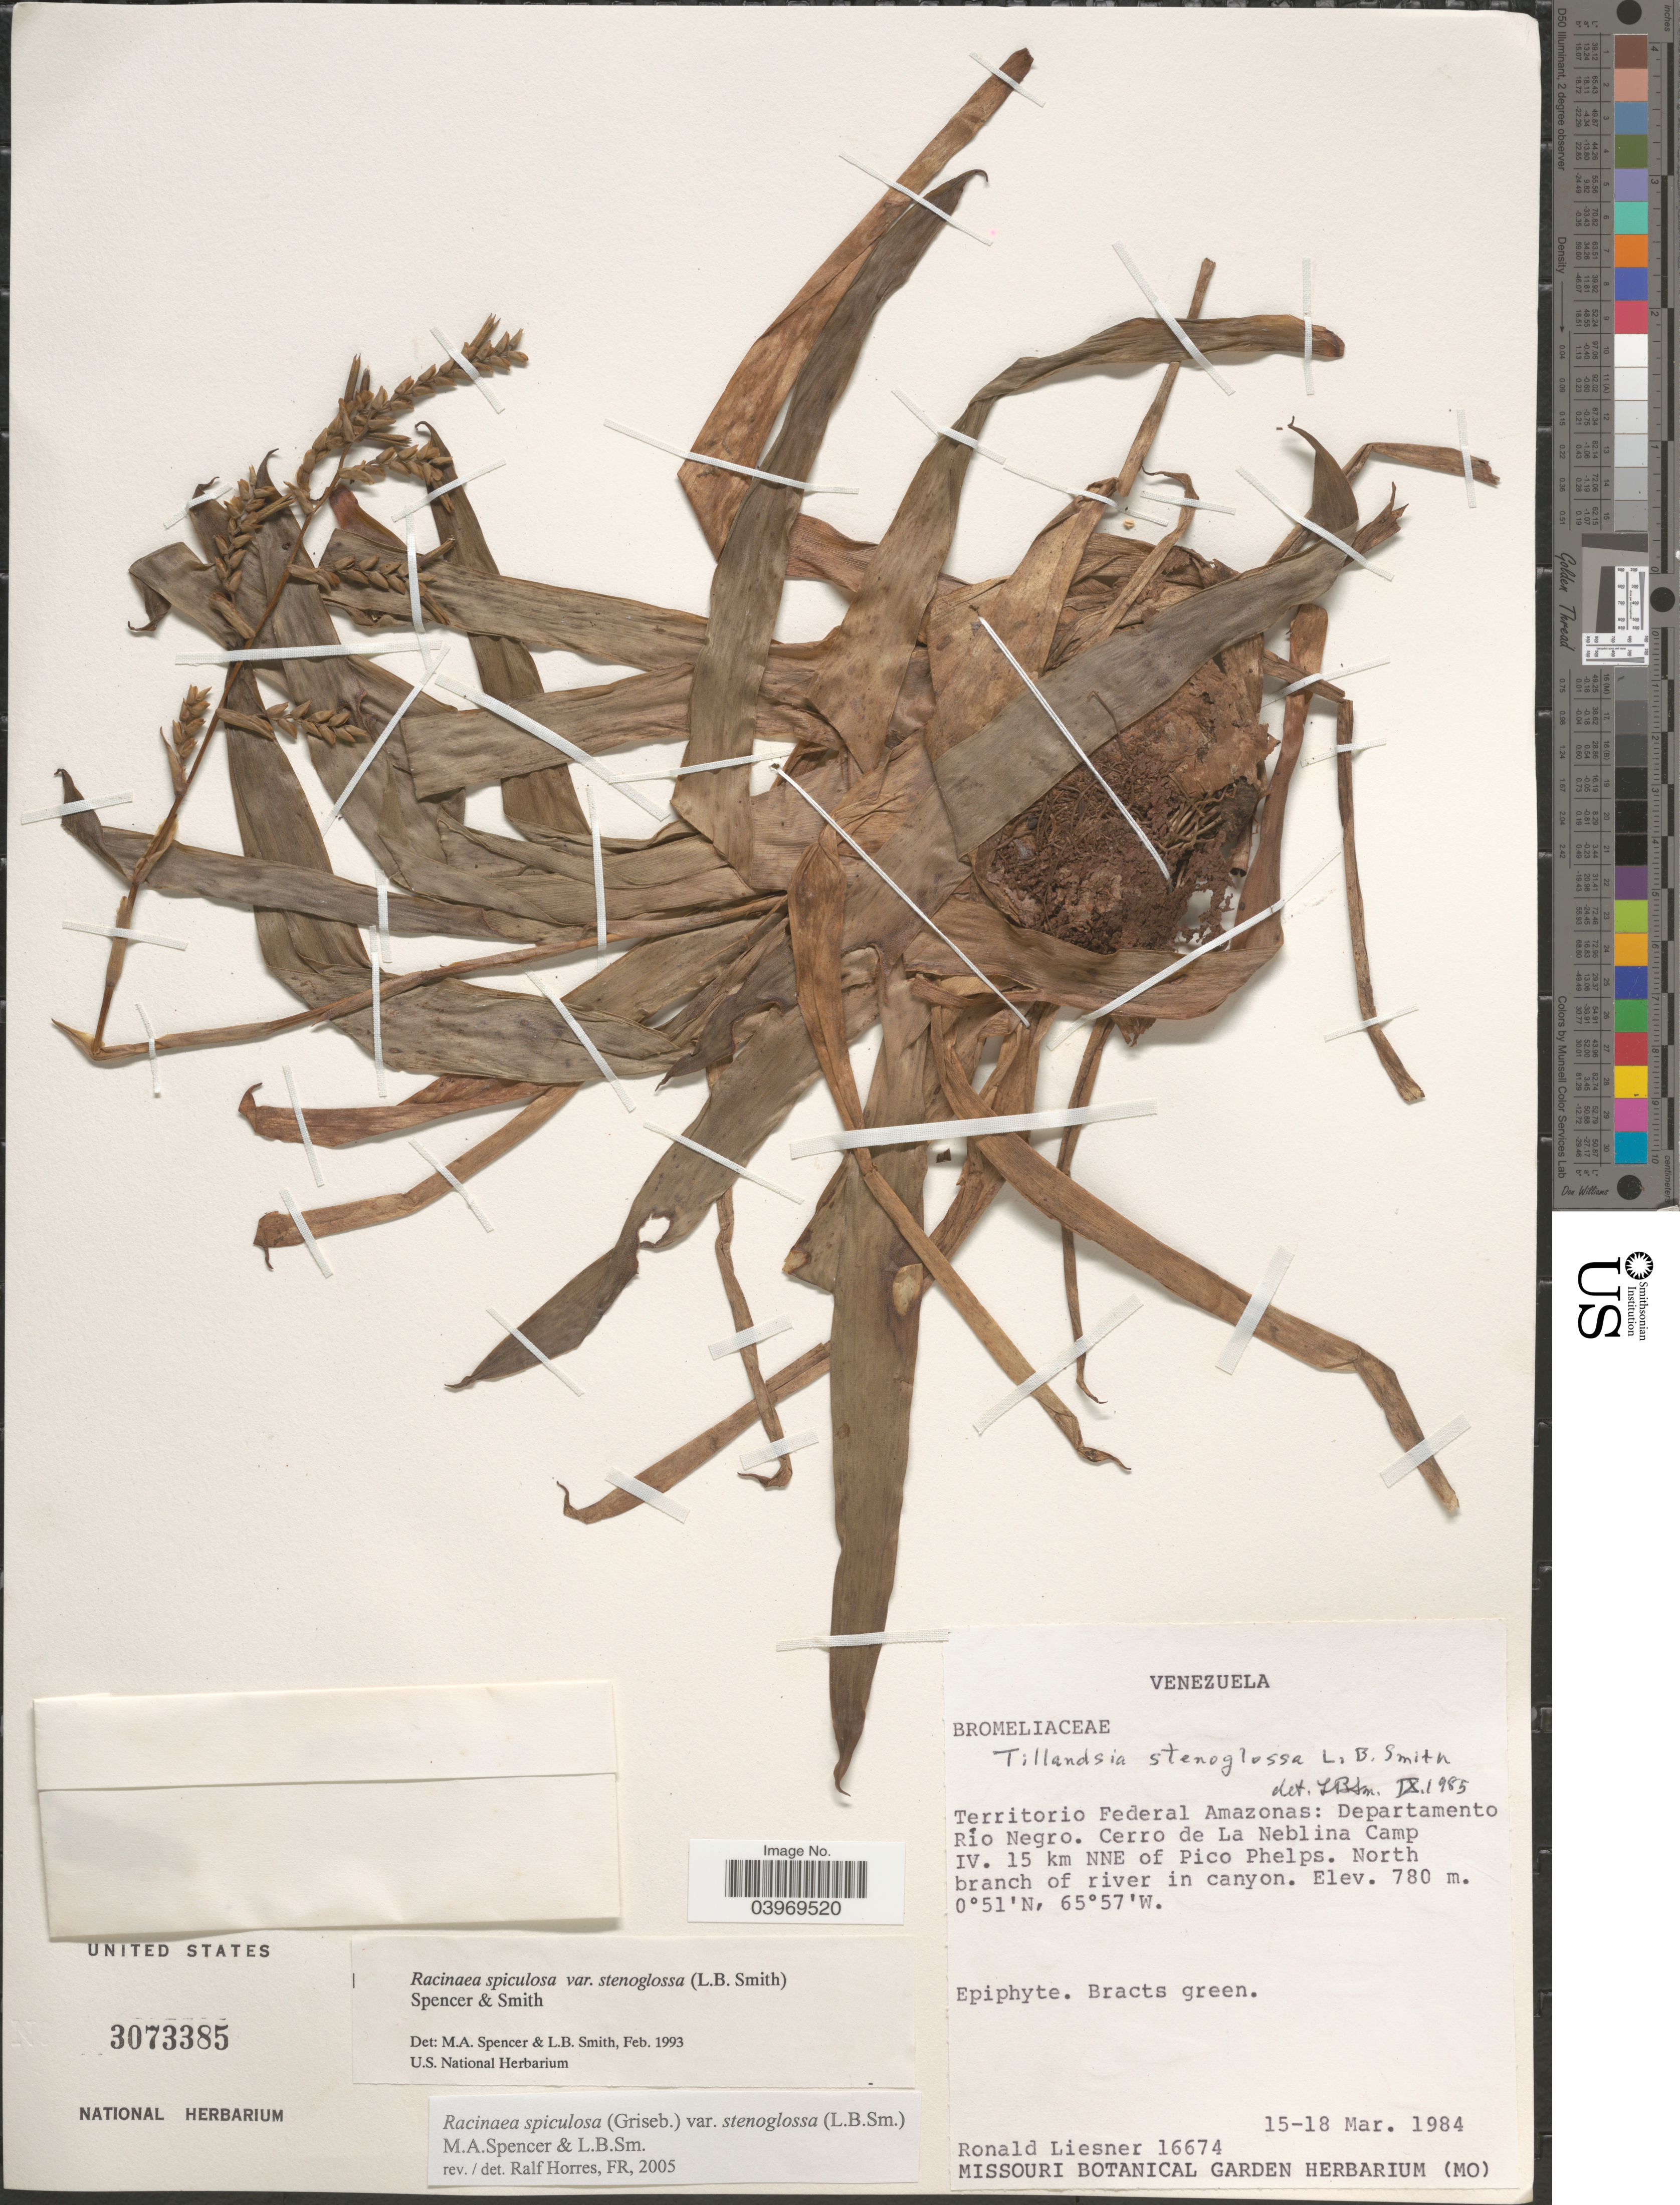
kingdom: Plantae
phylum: Tracheophyta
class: Liliopsida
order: Poales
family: Bromeliaceae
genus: Racinaea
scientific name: Racinaea spiculosa var. stenoglossa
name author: (L.B. Sm.) M.A. Spencer & L.B. Sm.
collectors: R. L. Liesner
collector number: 16674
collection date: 1984-03-15/1984-03-18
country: Venezuela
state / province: Amazonas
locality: Territorio Federal Amazonas: Departamento Río Negro. Cerro de La Neblina Camp IV. 15 km NNE of Pico Phelps. North branch of river in canyon.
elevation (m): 780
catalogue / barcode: US 3073385